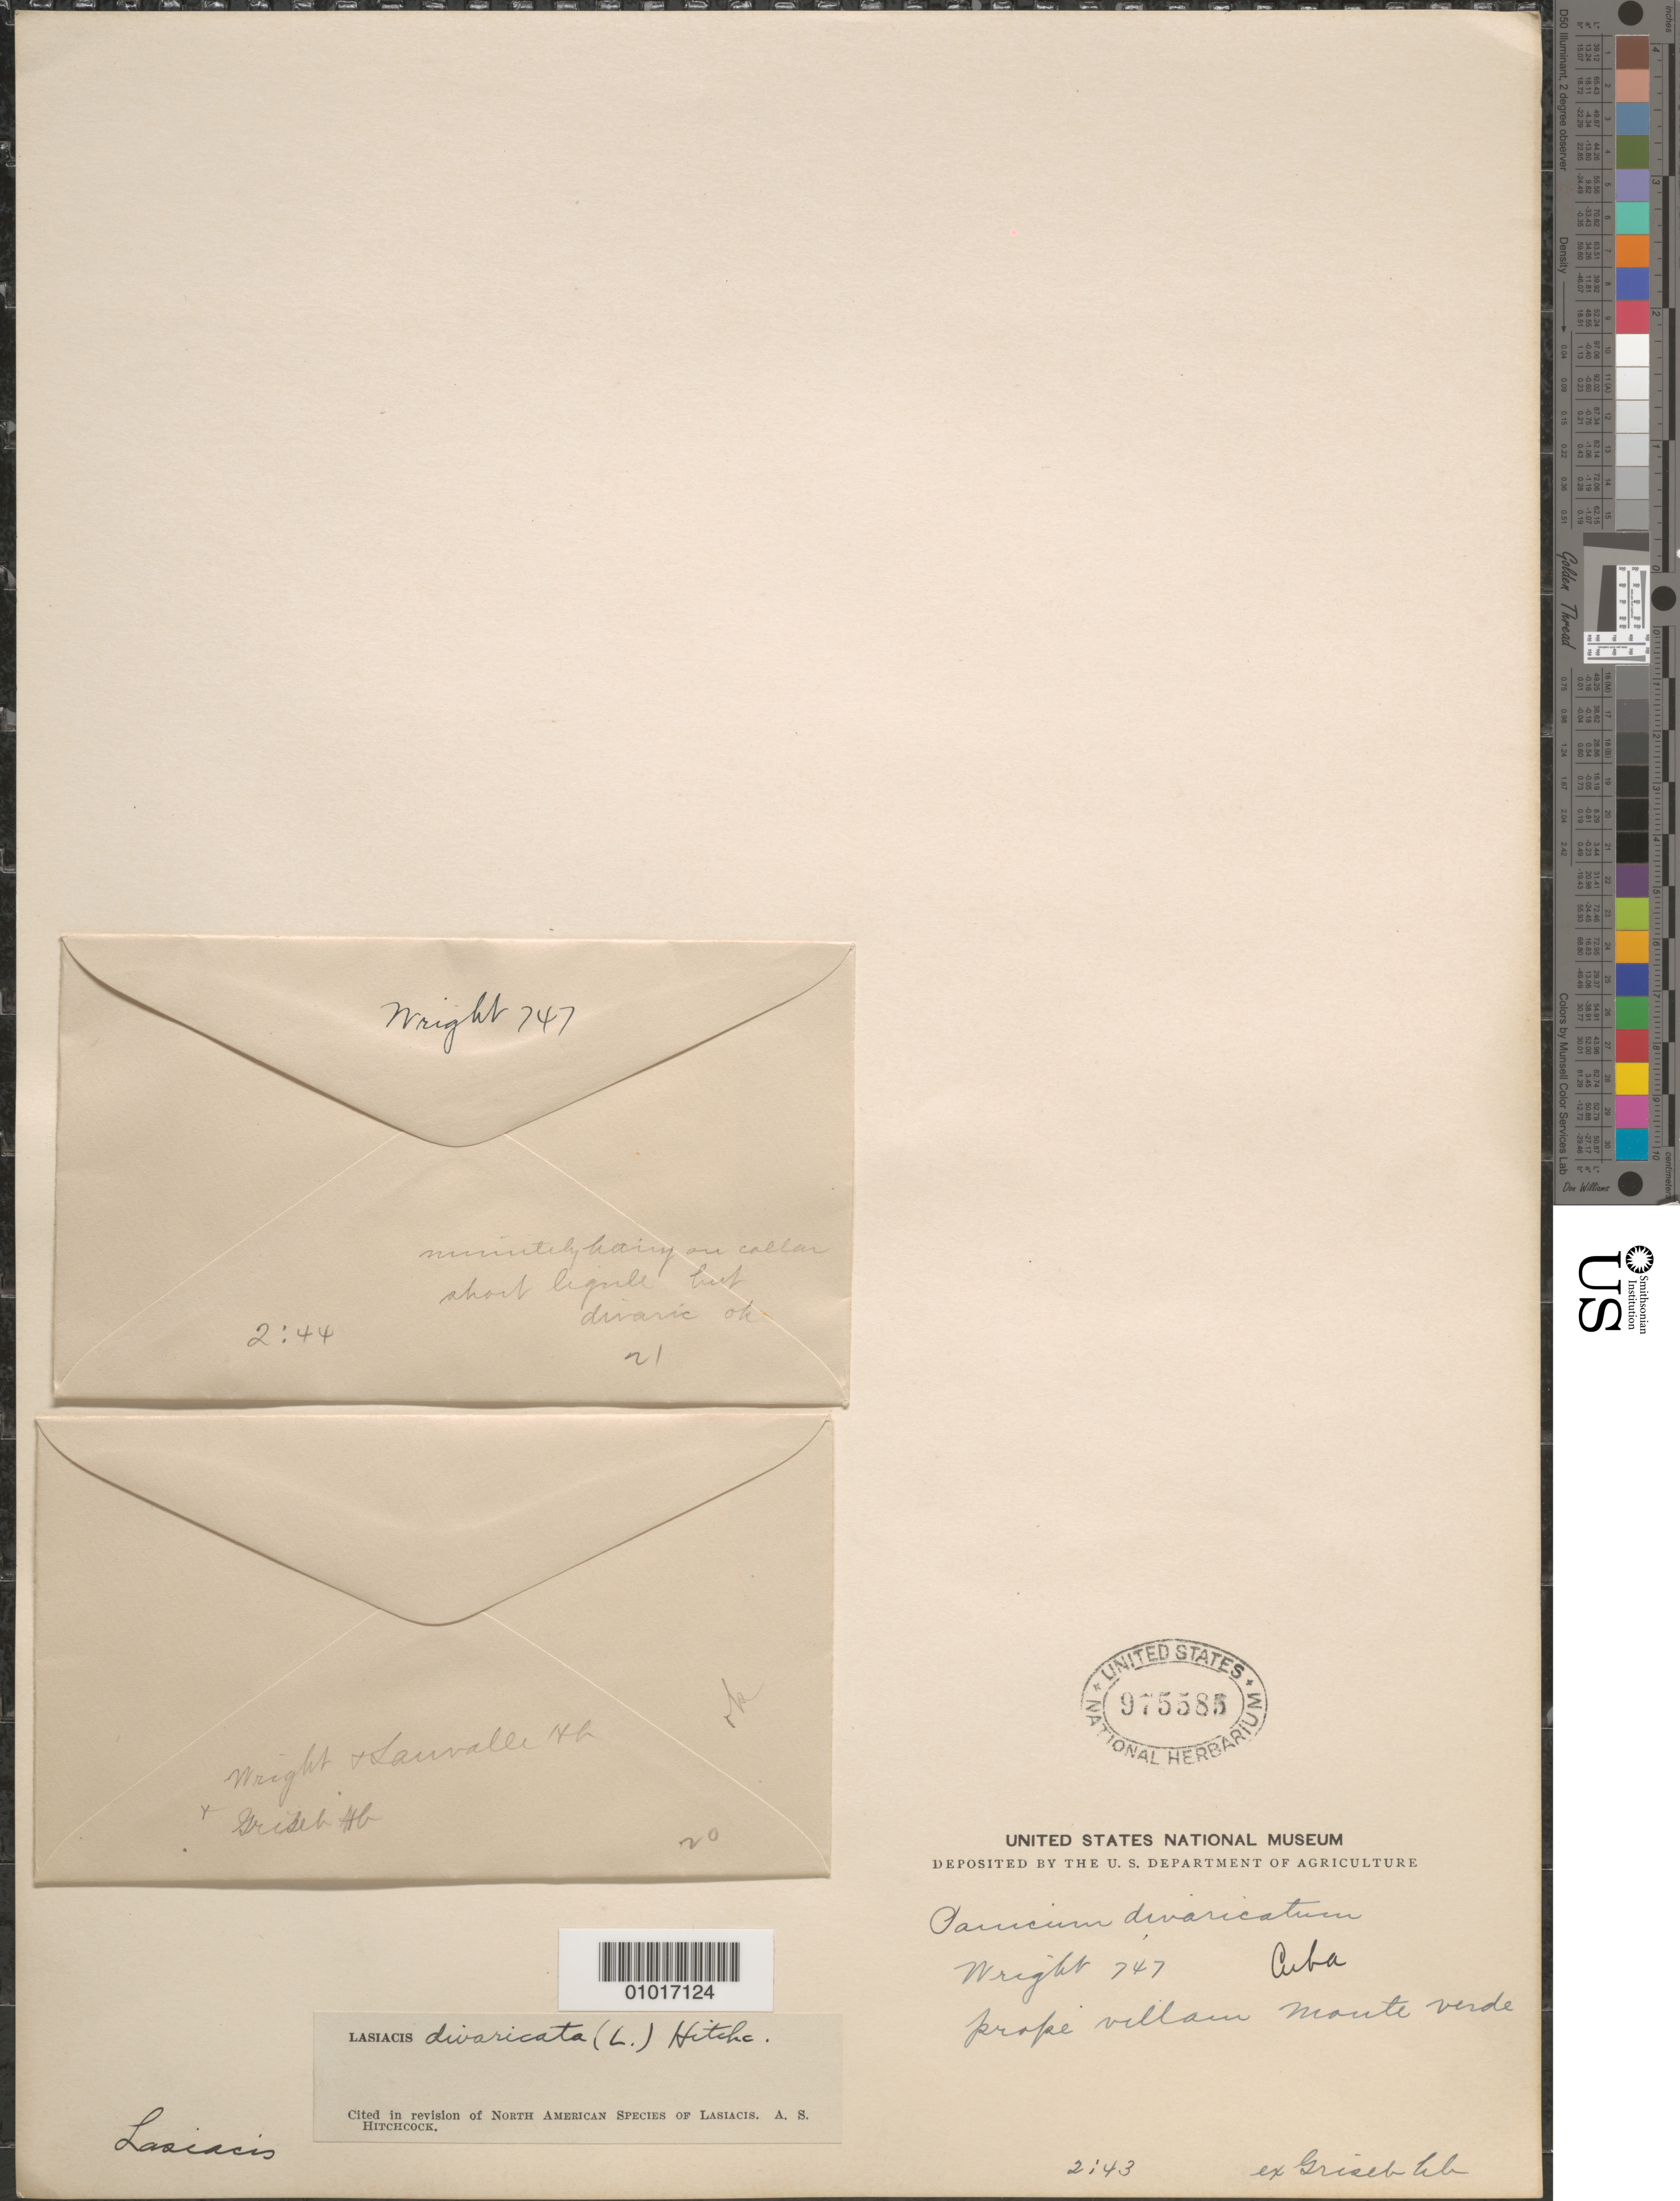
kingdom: Plantae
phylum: Tracheophyta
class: Liliopsida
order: Poales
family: Poaceae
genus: Lasiacis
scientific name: Lasiacis divaricata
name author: (L.) Hitchc.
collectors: C. Wright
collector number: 747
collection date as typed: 1800 to -- --- 1899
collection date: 1800/1899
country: Cuba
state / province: Holguín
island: Cuba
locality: Prope Villam Monte Verde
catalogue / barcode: US 975585